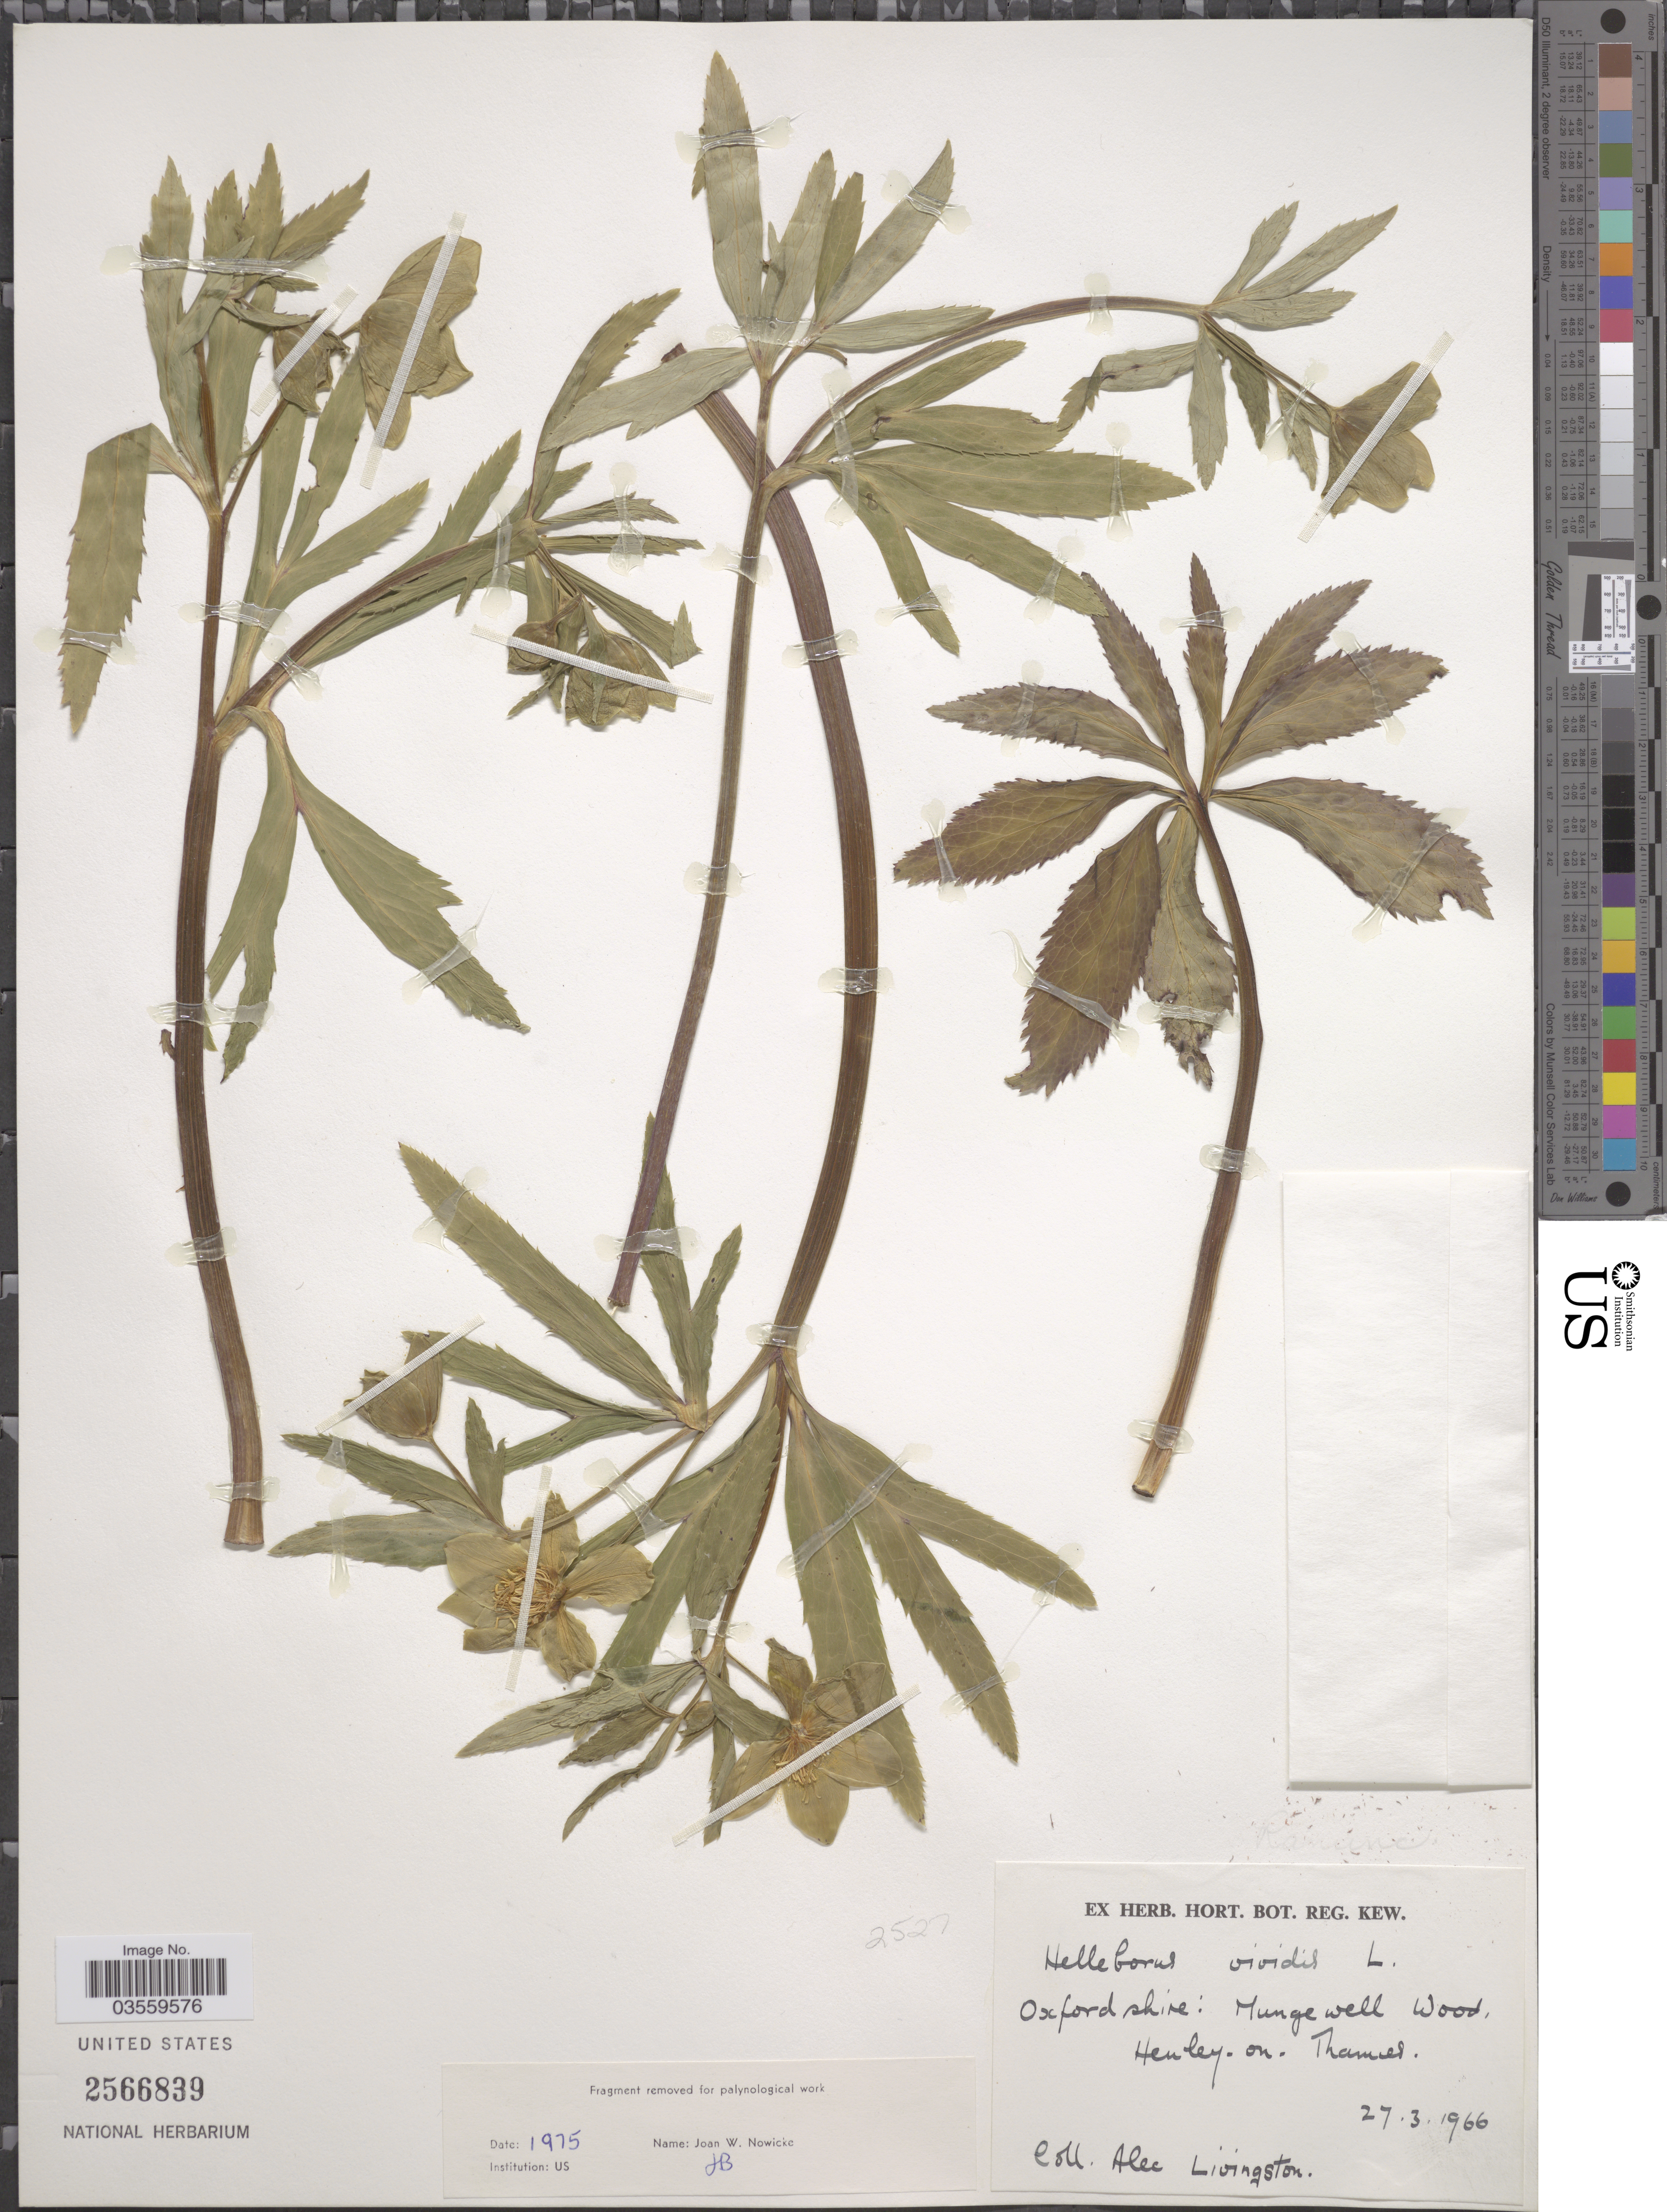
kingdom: Plantae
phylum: Tracheophyta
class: Magnoliopsida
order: Ranunculales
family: Ranunculaceae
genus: Helleborus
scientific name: Helleborus viridis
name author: L.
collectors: A. Livingston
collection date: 1966-03-27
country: United Kingdom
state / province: England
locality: Oxford shire: Mungewell wood. Henley-on-Thames.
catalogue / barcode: US 2566839